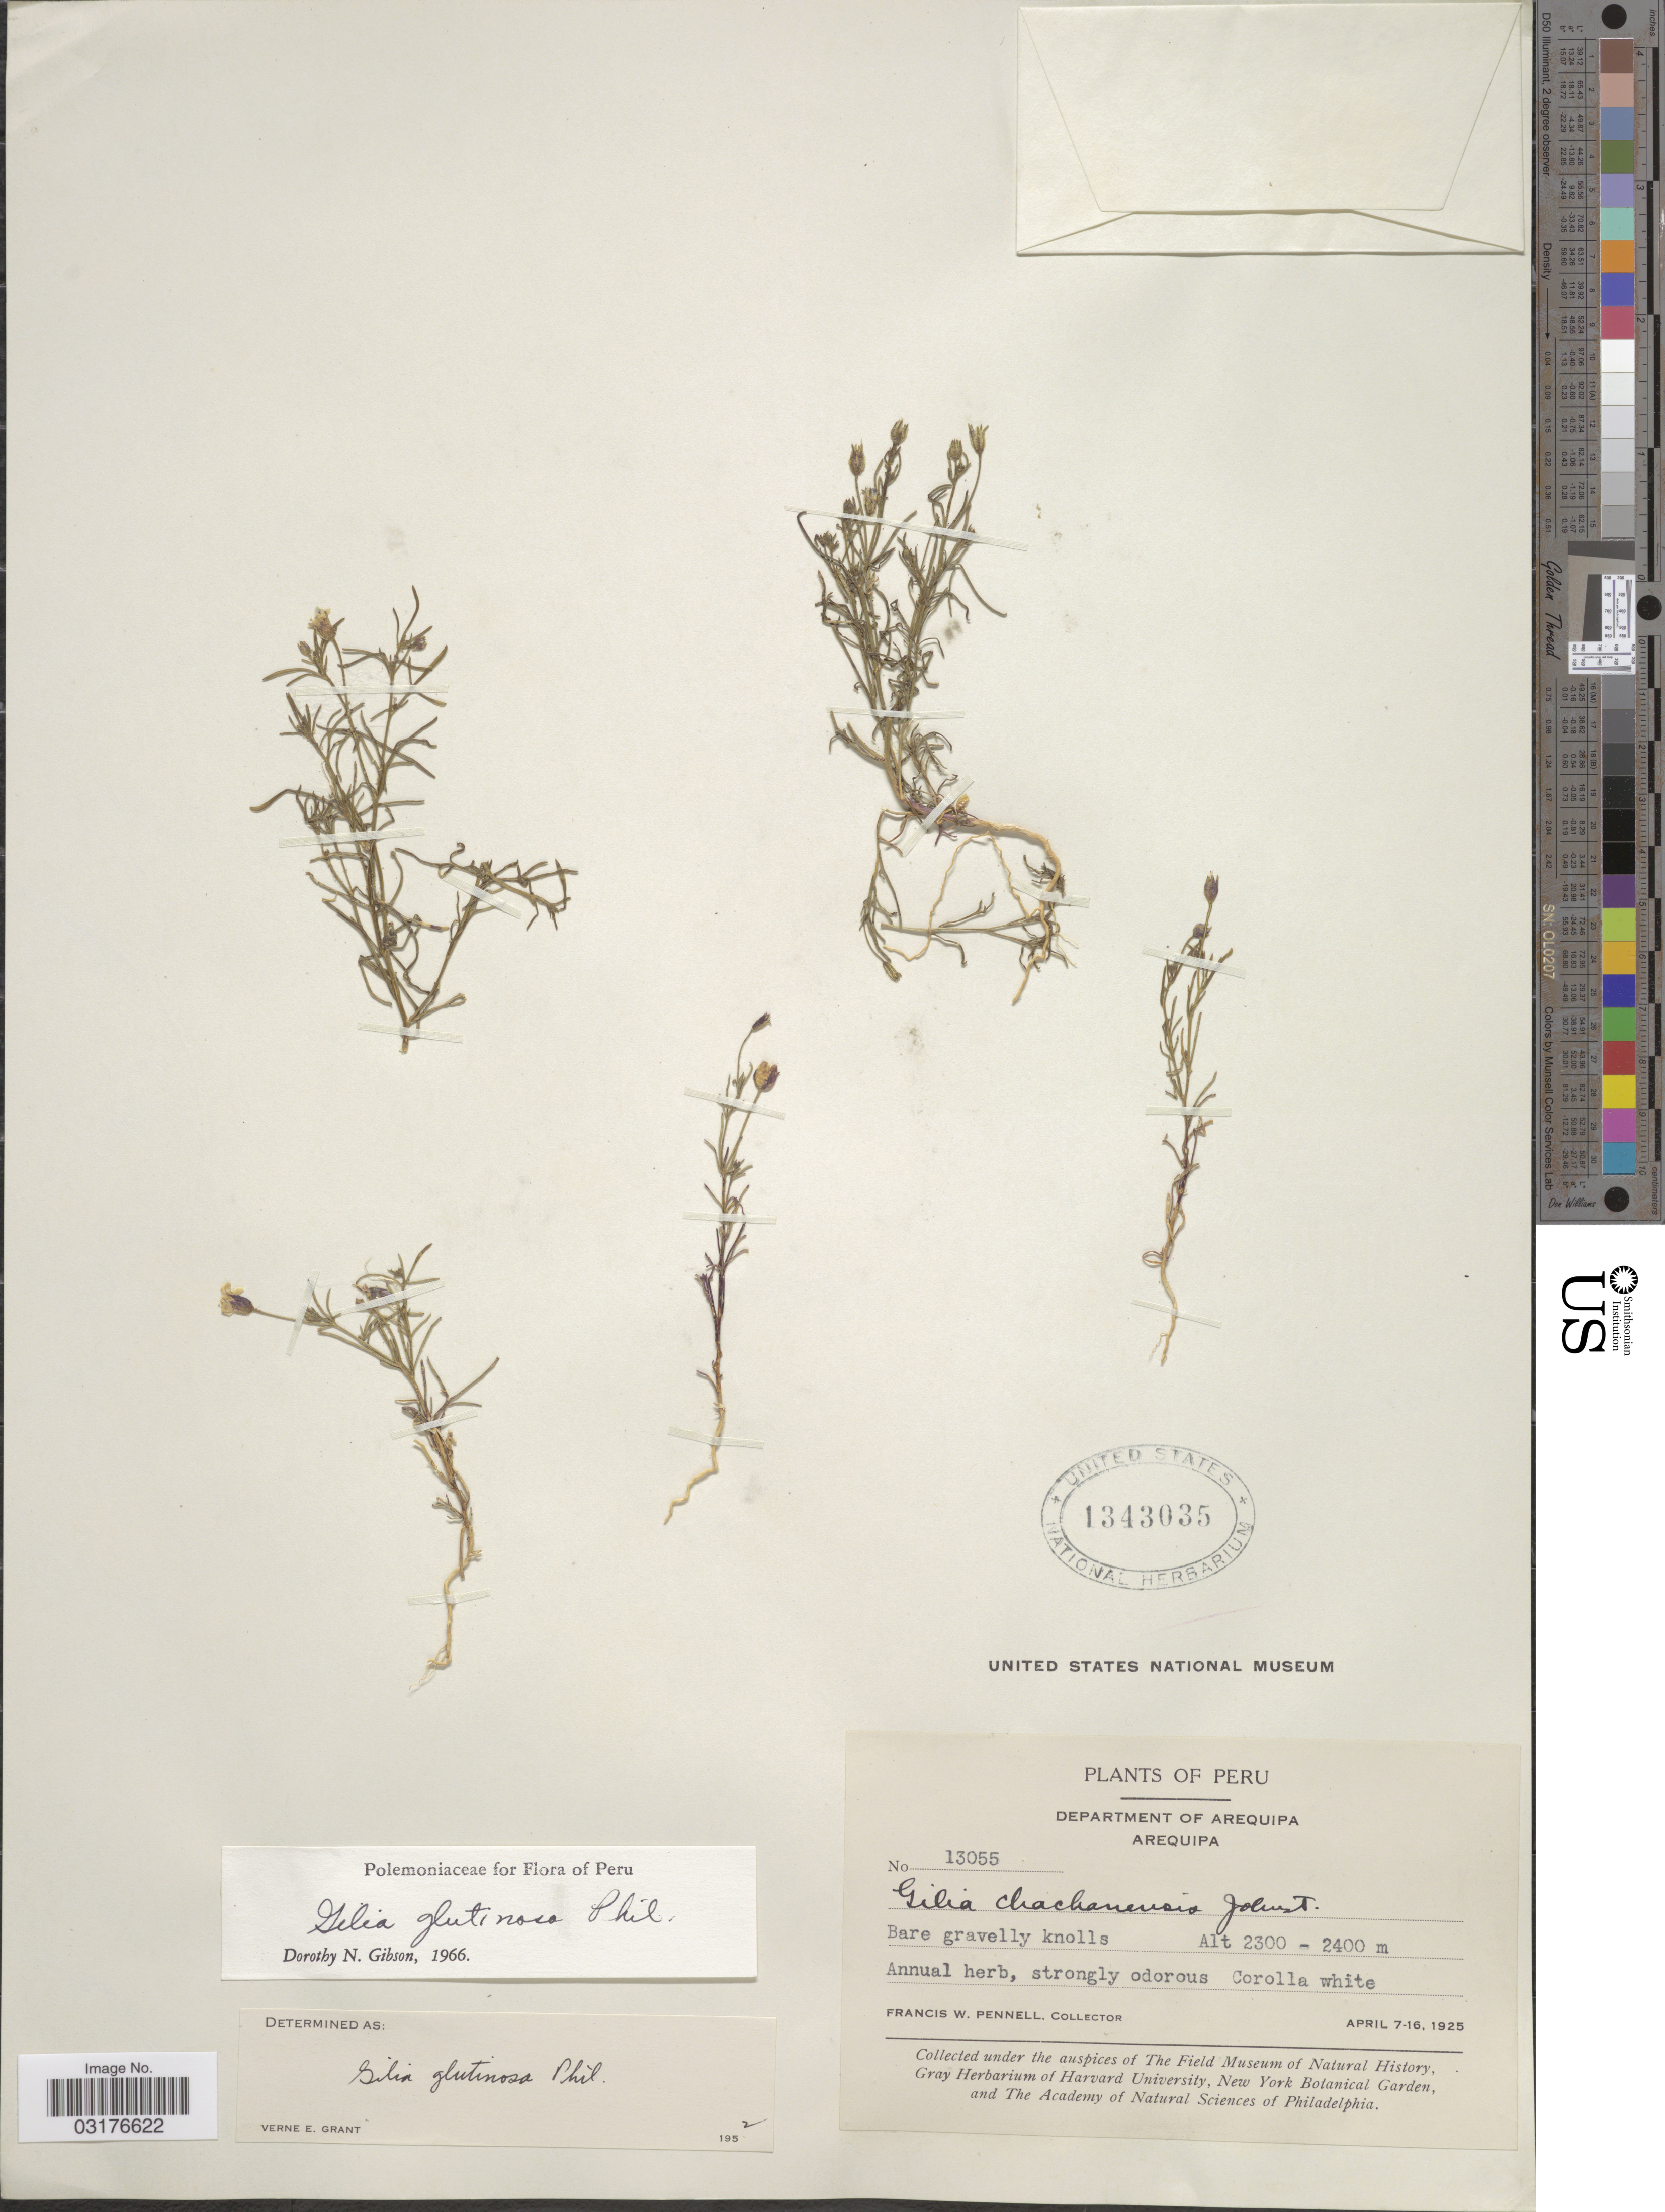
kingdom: Plantae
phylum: Tracheophyta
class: Magnoliopsida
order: Ericales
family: Polemoniaceae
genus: Dayia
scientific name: Dayia glutinosa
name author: (Phil.) J.M. Porter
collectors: F. W. Pennell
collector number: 13055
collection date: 1925-04-07/1925-04-16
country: Peru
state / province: Arequipa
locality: Department of Arequipa. Arequipa.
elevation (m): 2300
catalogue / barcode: US 1343035